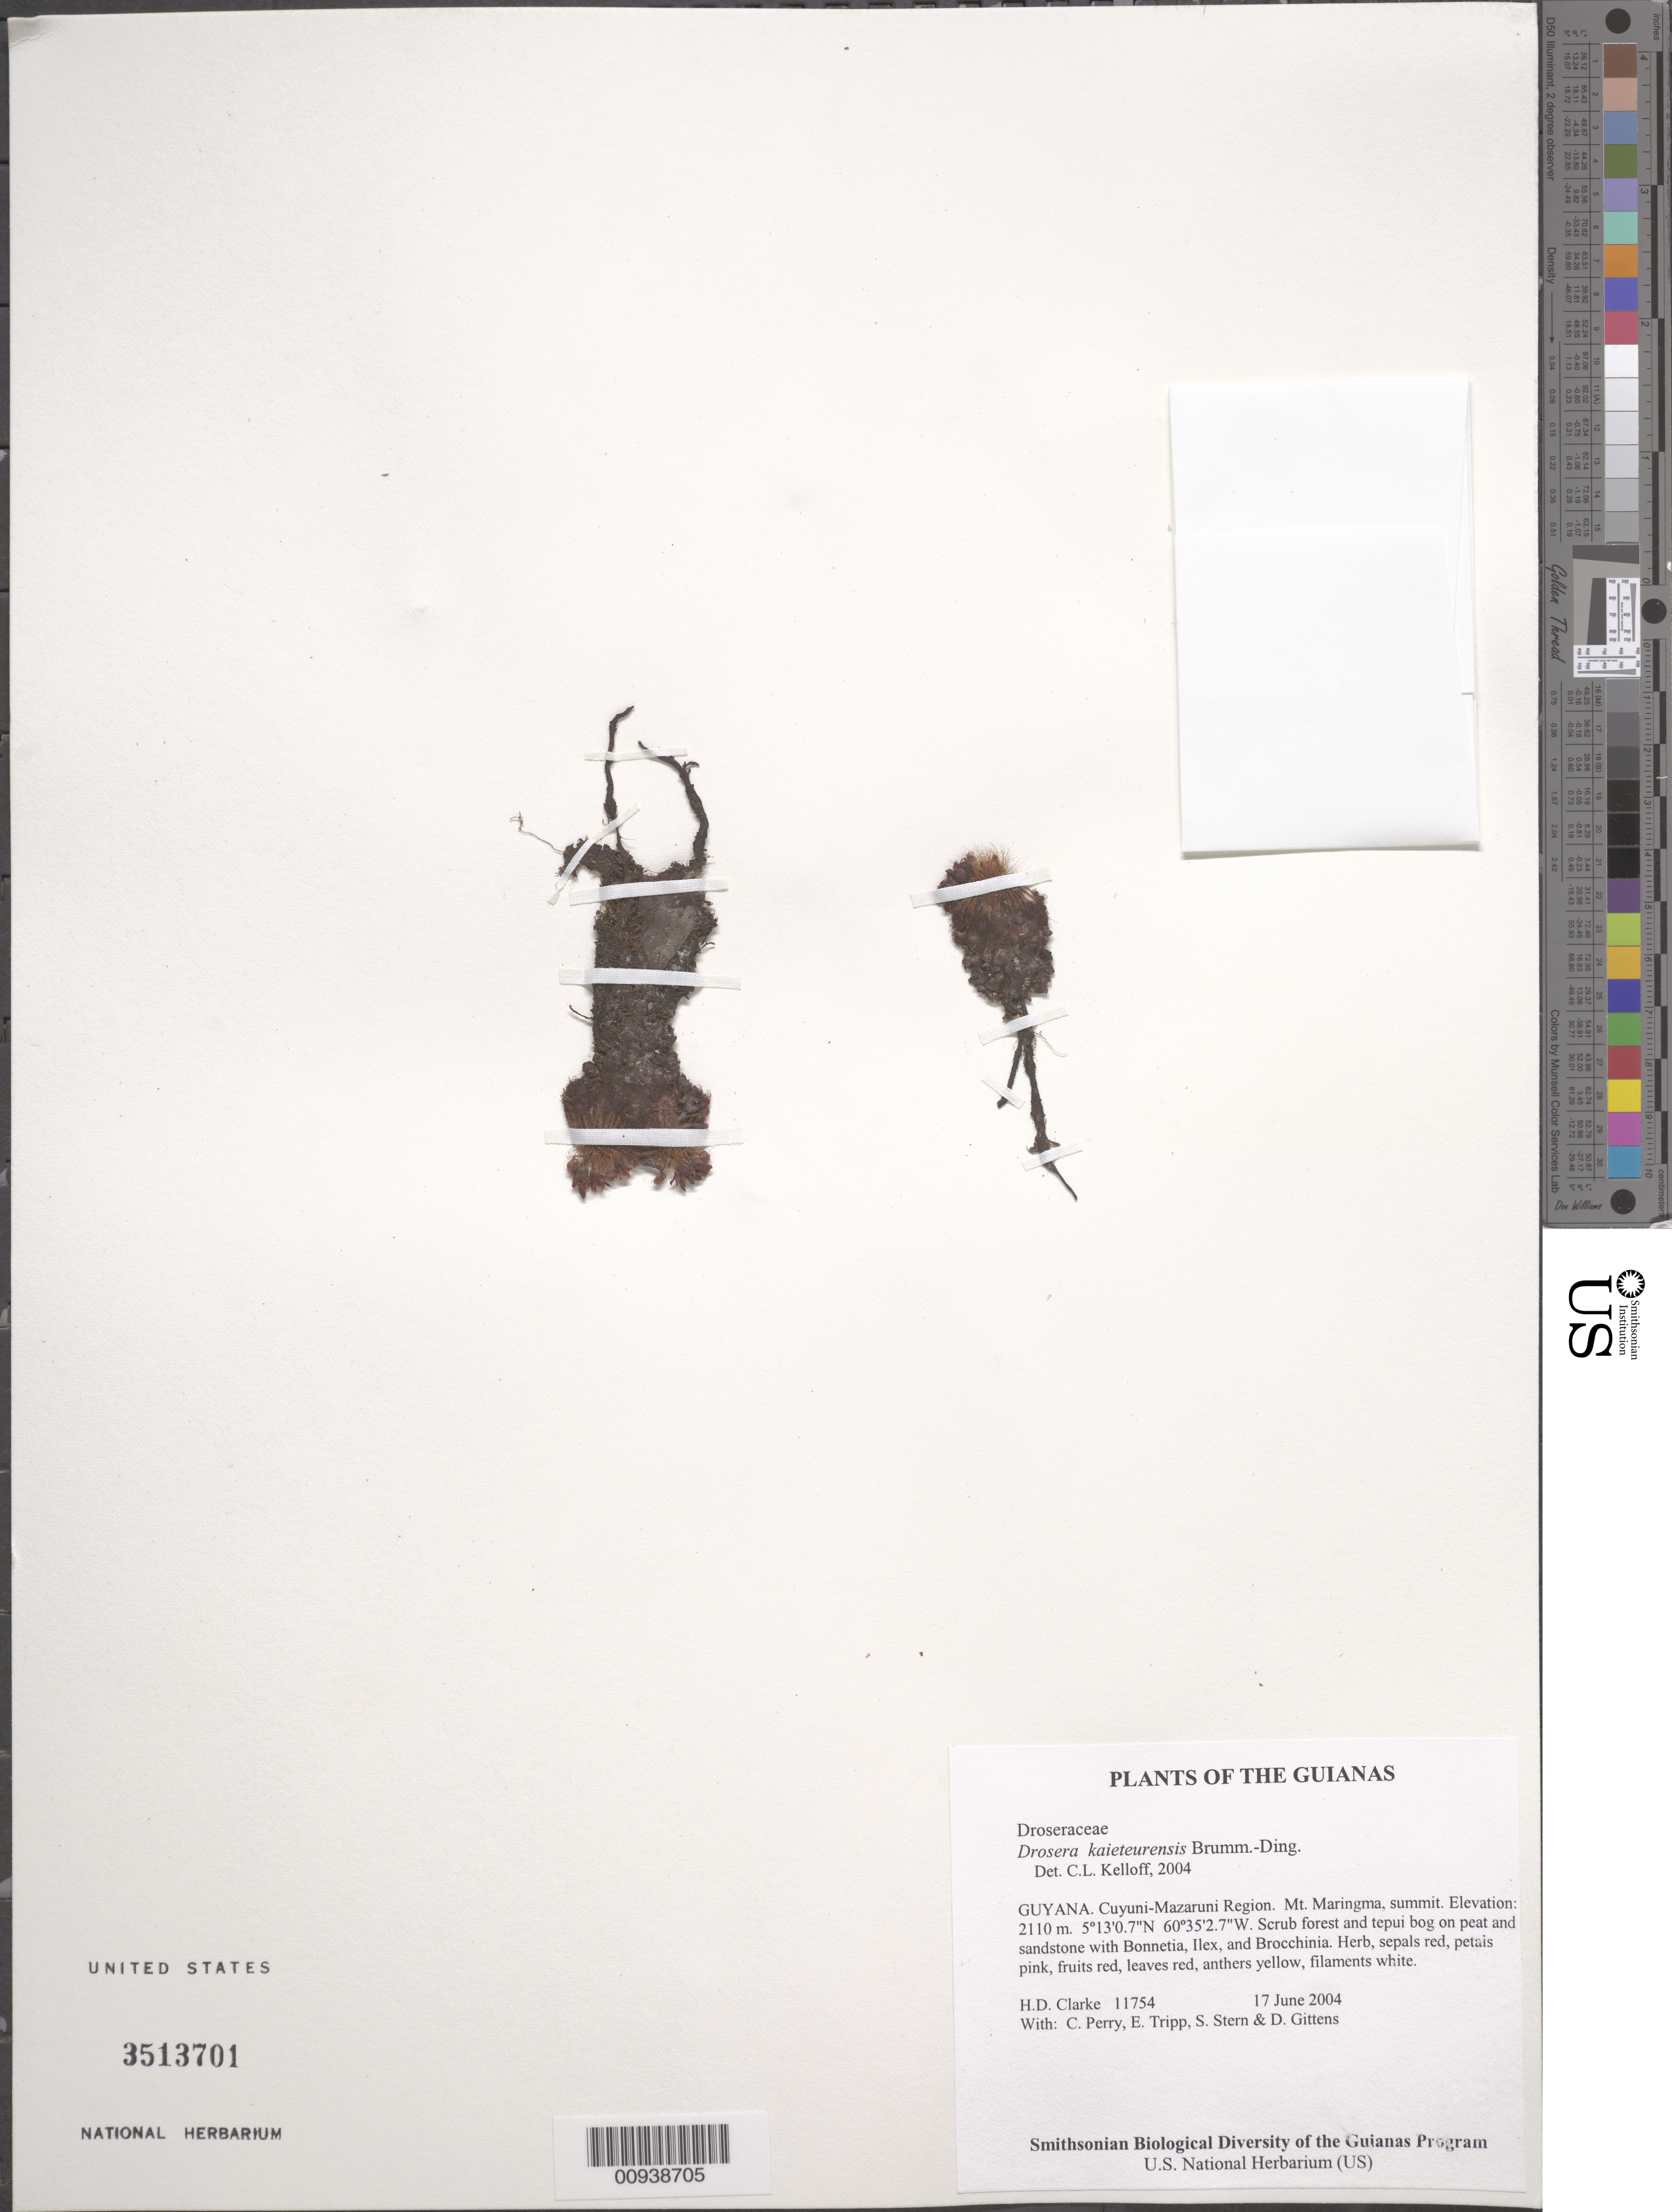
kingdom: Plantae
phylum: Tracheophyta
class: Magnoliopsida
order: Caryophyllales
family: Droseraceae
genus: Drosera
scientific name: Drosera kaieteurensis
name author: Brumm.-Ding.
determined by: Kelloff, Carol L., (US), Smithsonian Institution - National Museum of Natural History (UNITED STATES)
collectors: H. D. Clarke, C. Perry, E. Tripp, S. R. Stern & D. Gittens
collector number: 11754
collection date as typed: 17 June 2004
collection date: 2004-06-17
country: Guyana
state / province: Cuyuni-Mazaruni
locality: Mt. Maringma, summit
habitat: Scrub forest and tepui bog on peat and sandstone with Bonnetia, Ilex, and Brocchinia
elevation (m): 2110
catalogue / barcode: US 3513701